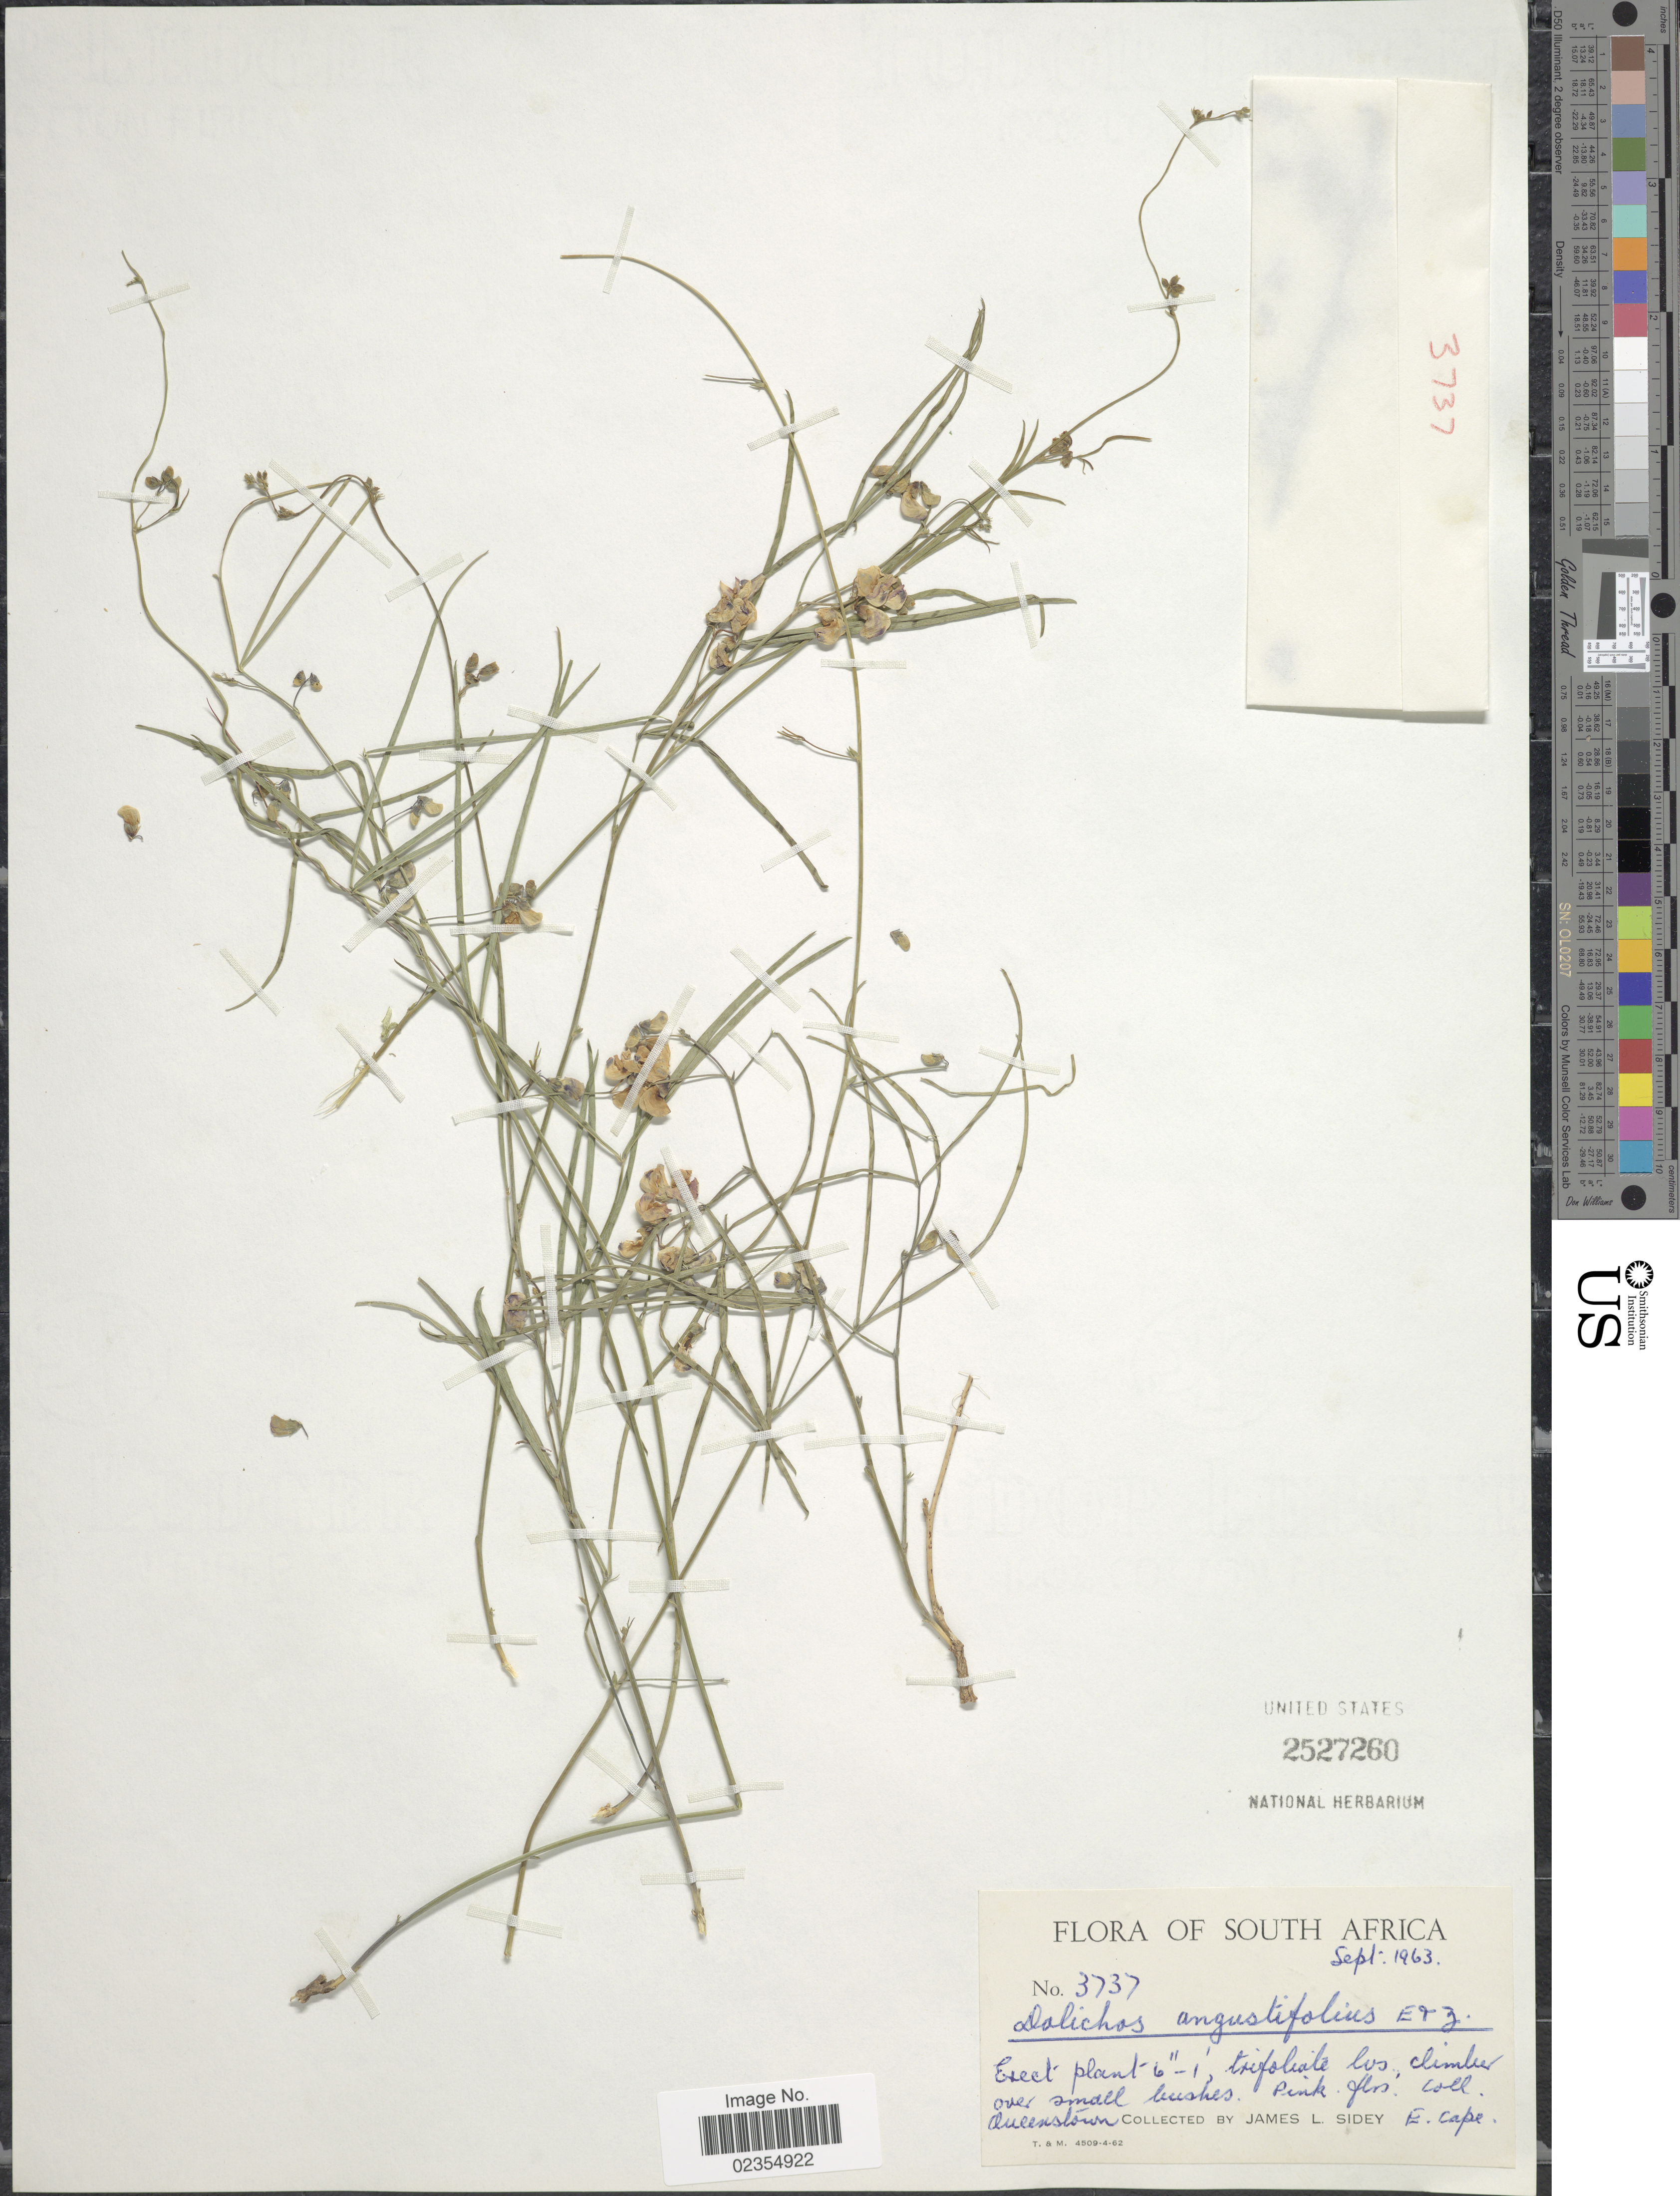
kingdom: Plantae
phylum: Tracheophyta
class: Magnoliopsida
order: Fabales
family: Fabaceae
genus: Dolichos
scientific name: Dolichos angustifolius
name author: Eckl. & Zeyh.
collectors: J. L. Sidey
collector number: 3737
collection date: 1963-09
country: South Africa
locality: Queenstown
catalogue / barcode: US 2527260